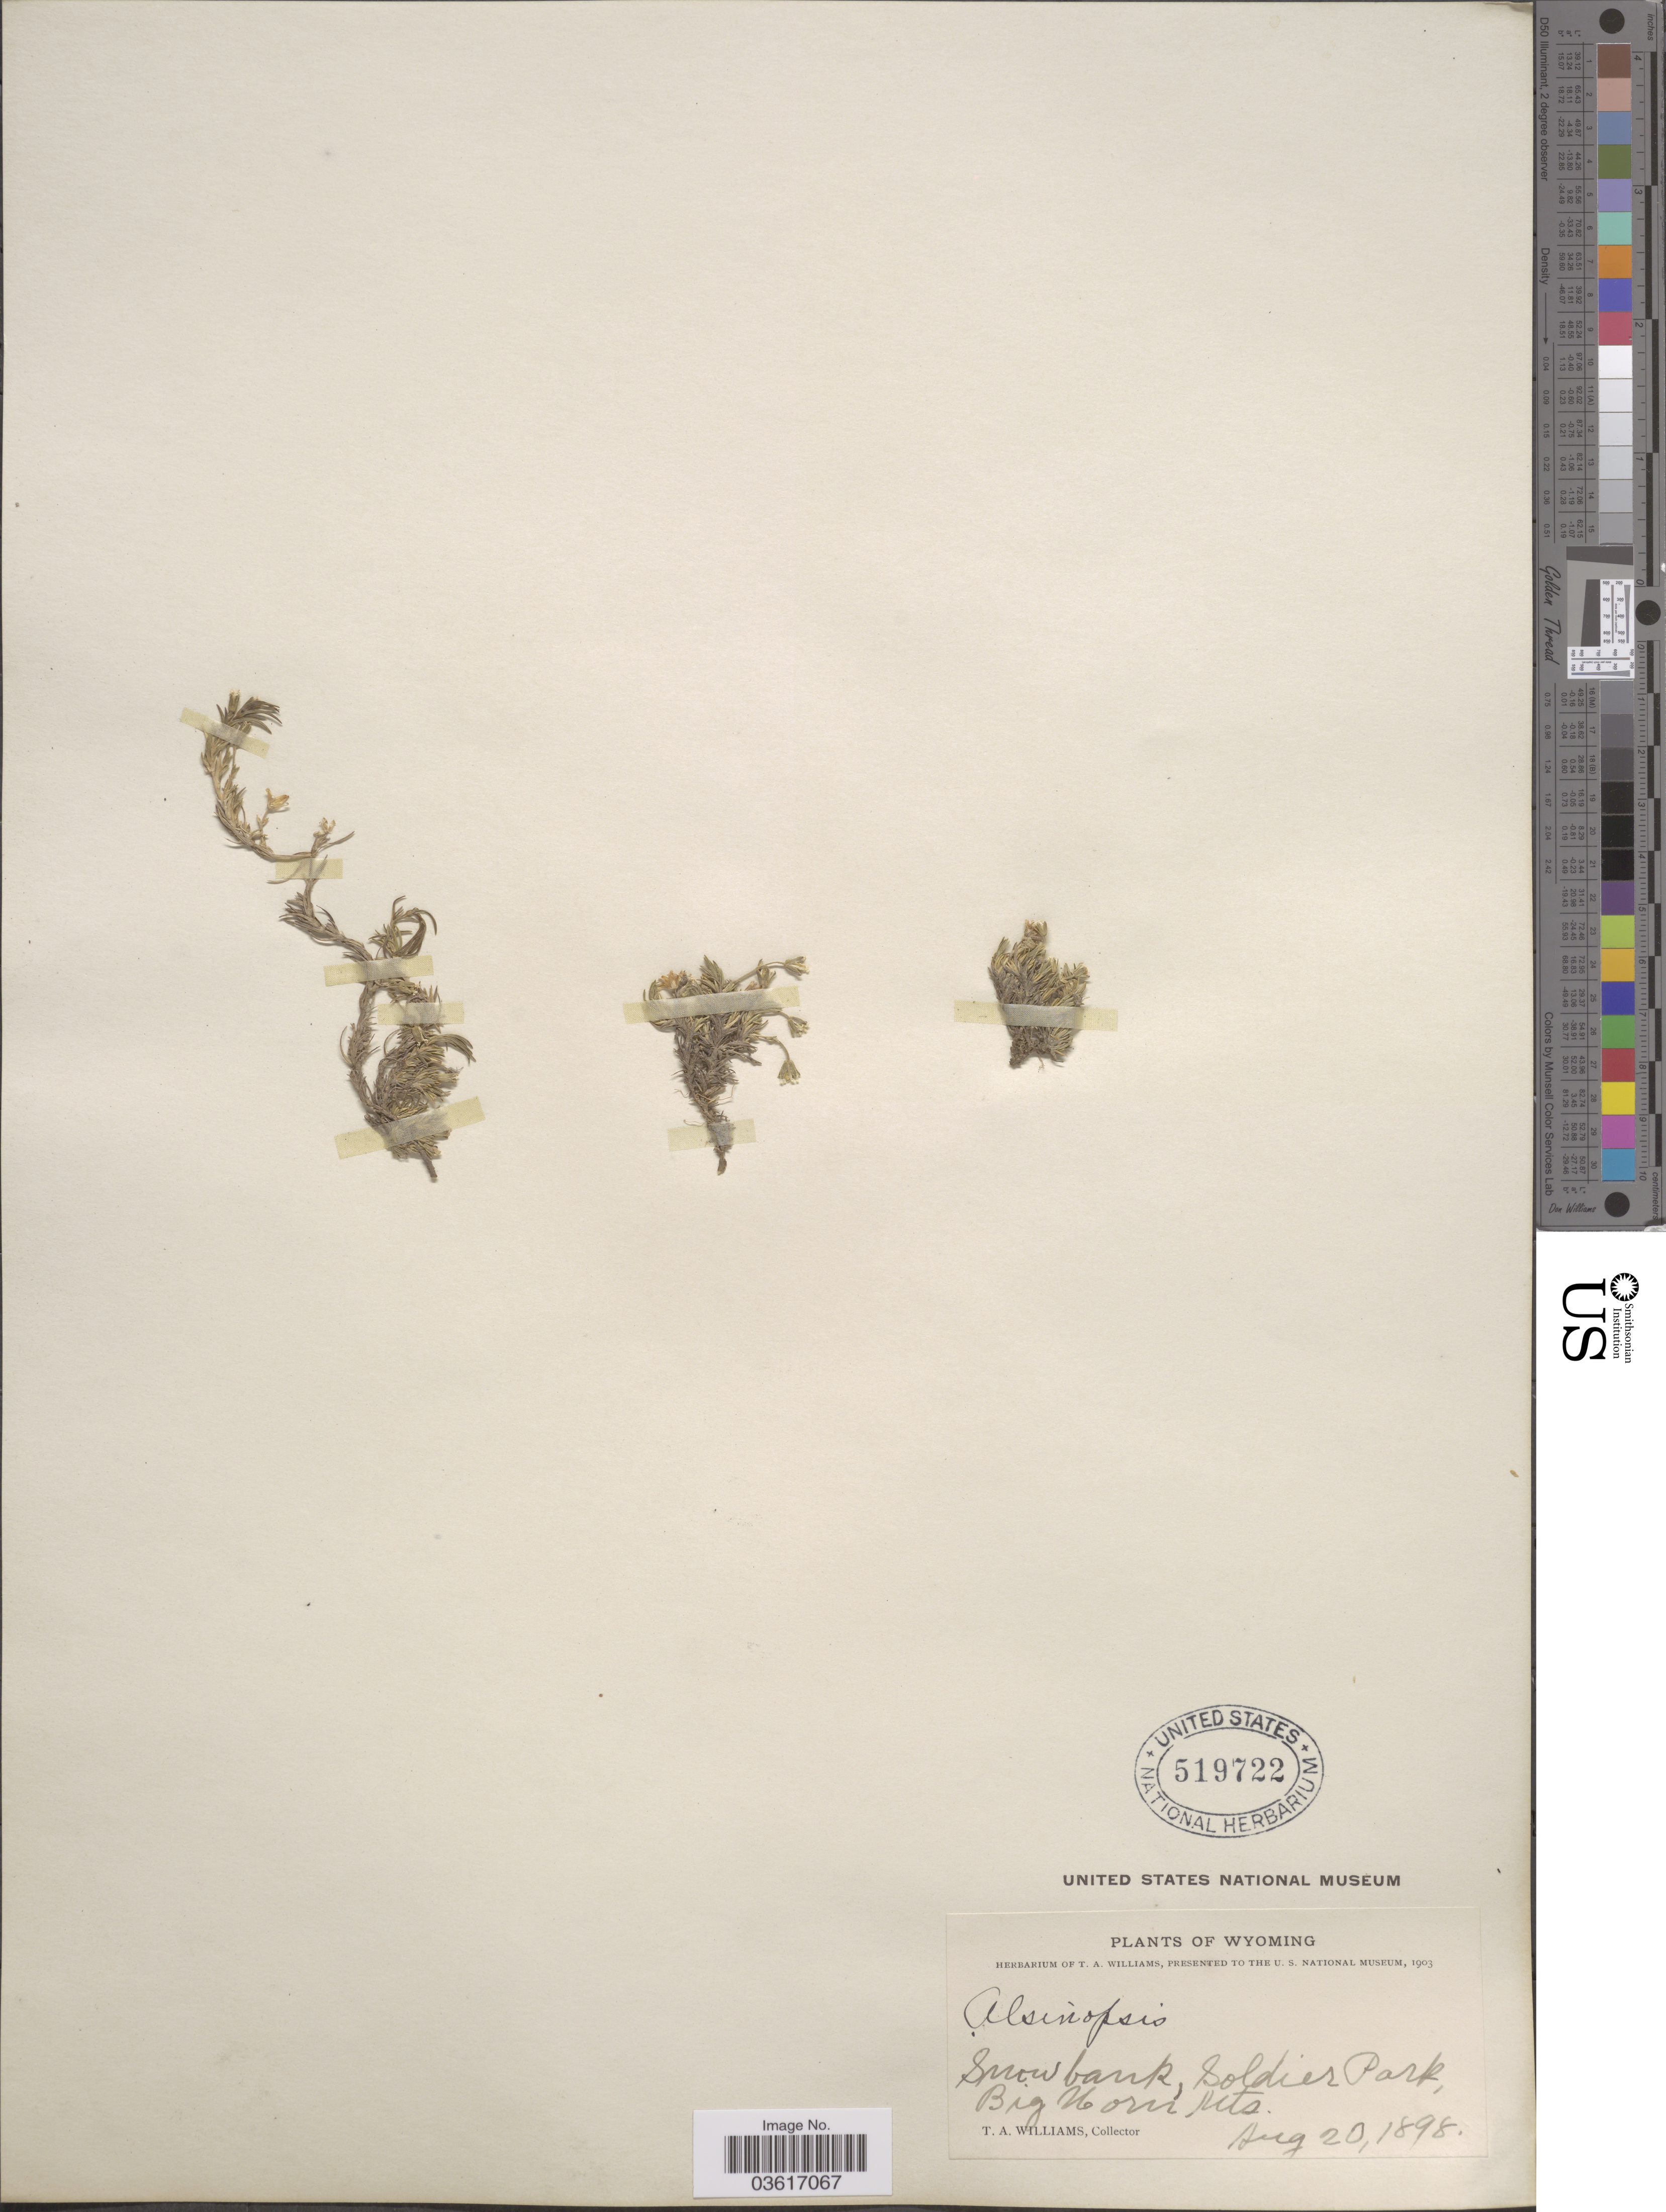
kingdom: Plantae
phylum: Tracheophyta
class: Magnoliopsida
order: Caryophyllales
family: Caryophyllaceae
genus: Minuartia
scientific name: Minuartia sp.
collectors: T. Williams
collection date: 1898-08-20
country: United States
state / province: Wyoming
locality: Snow bank, Soldier Park, Big Horn Mts.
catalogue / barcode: US 519722